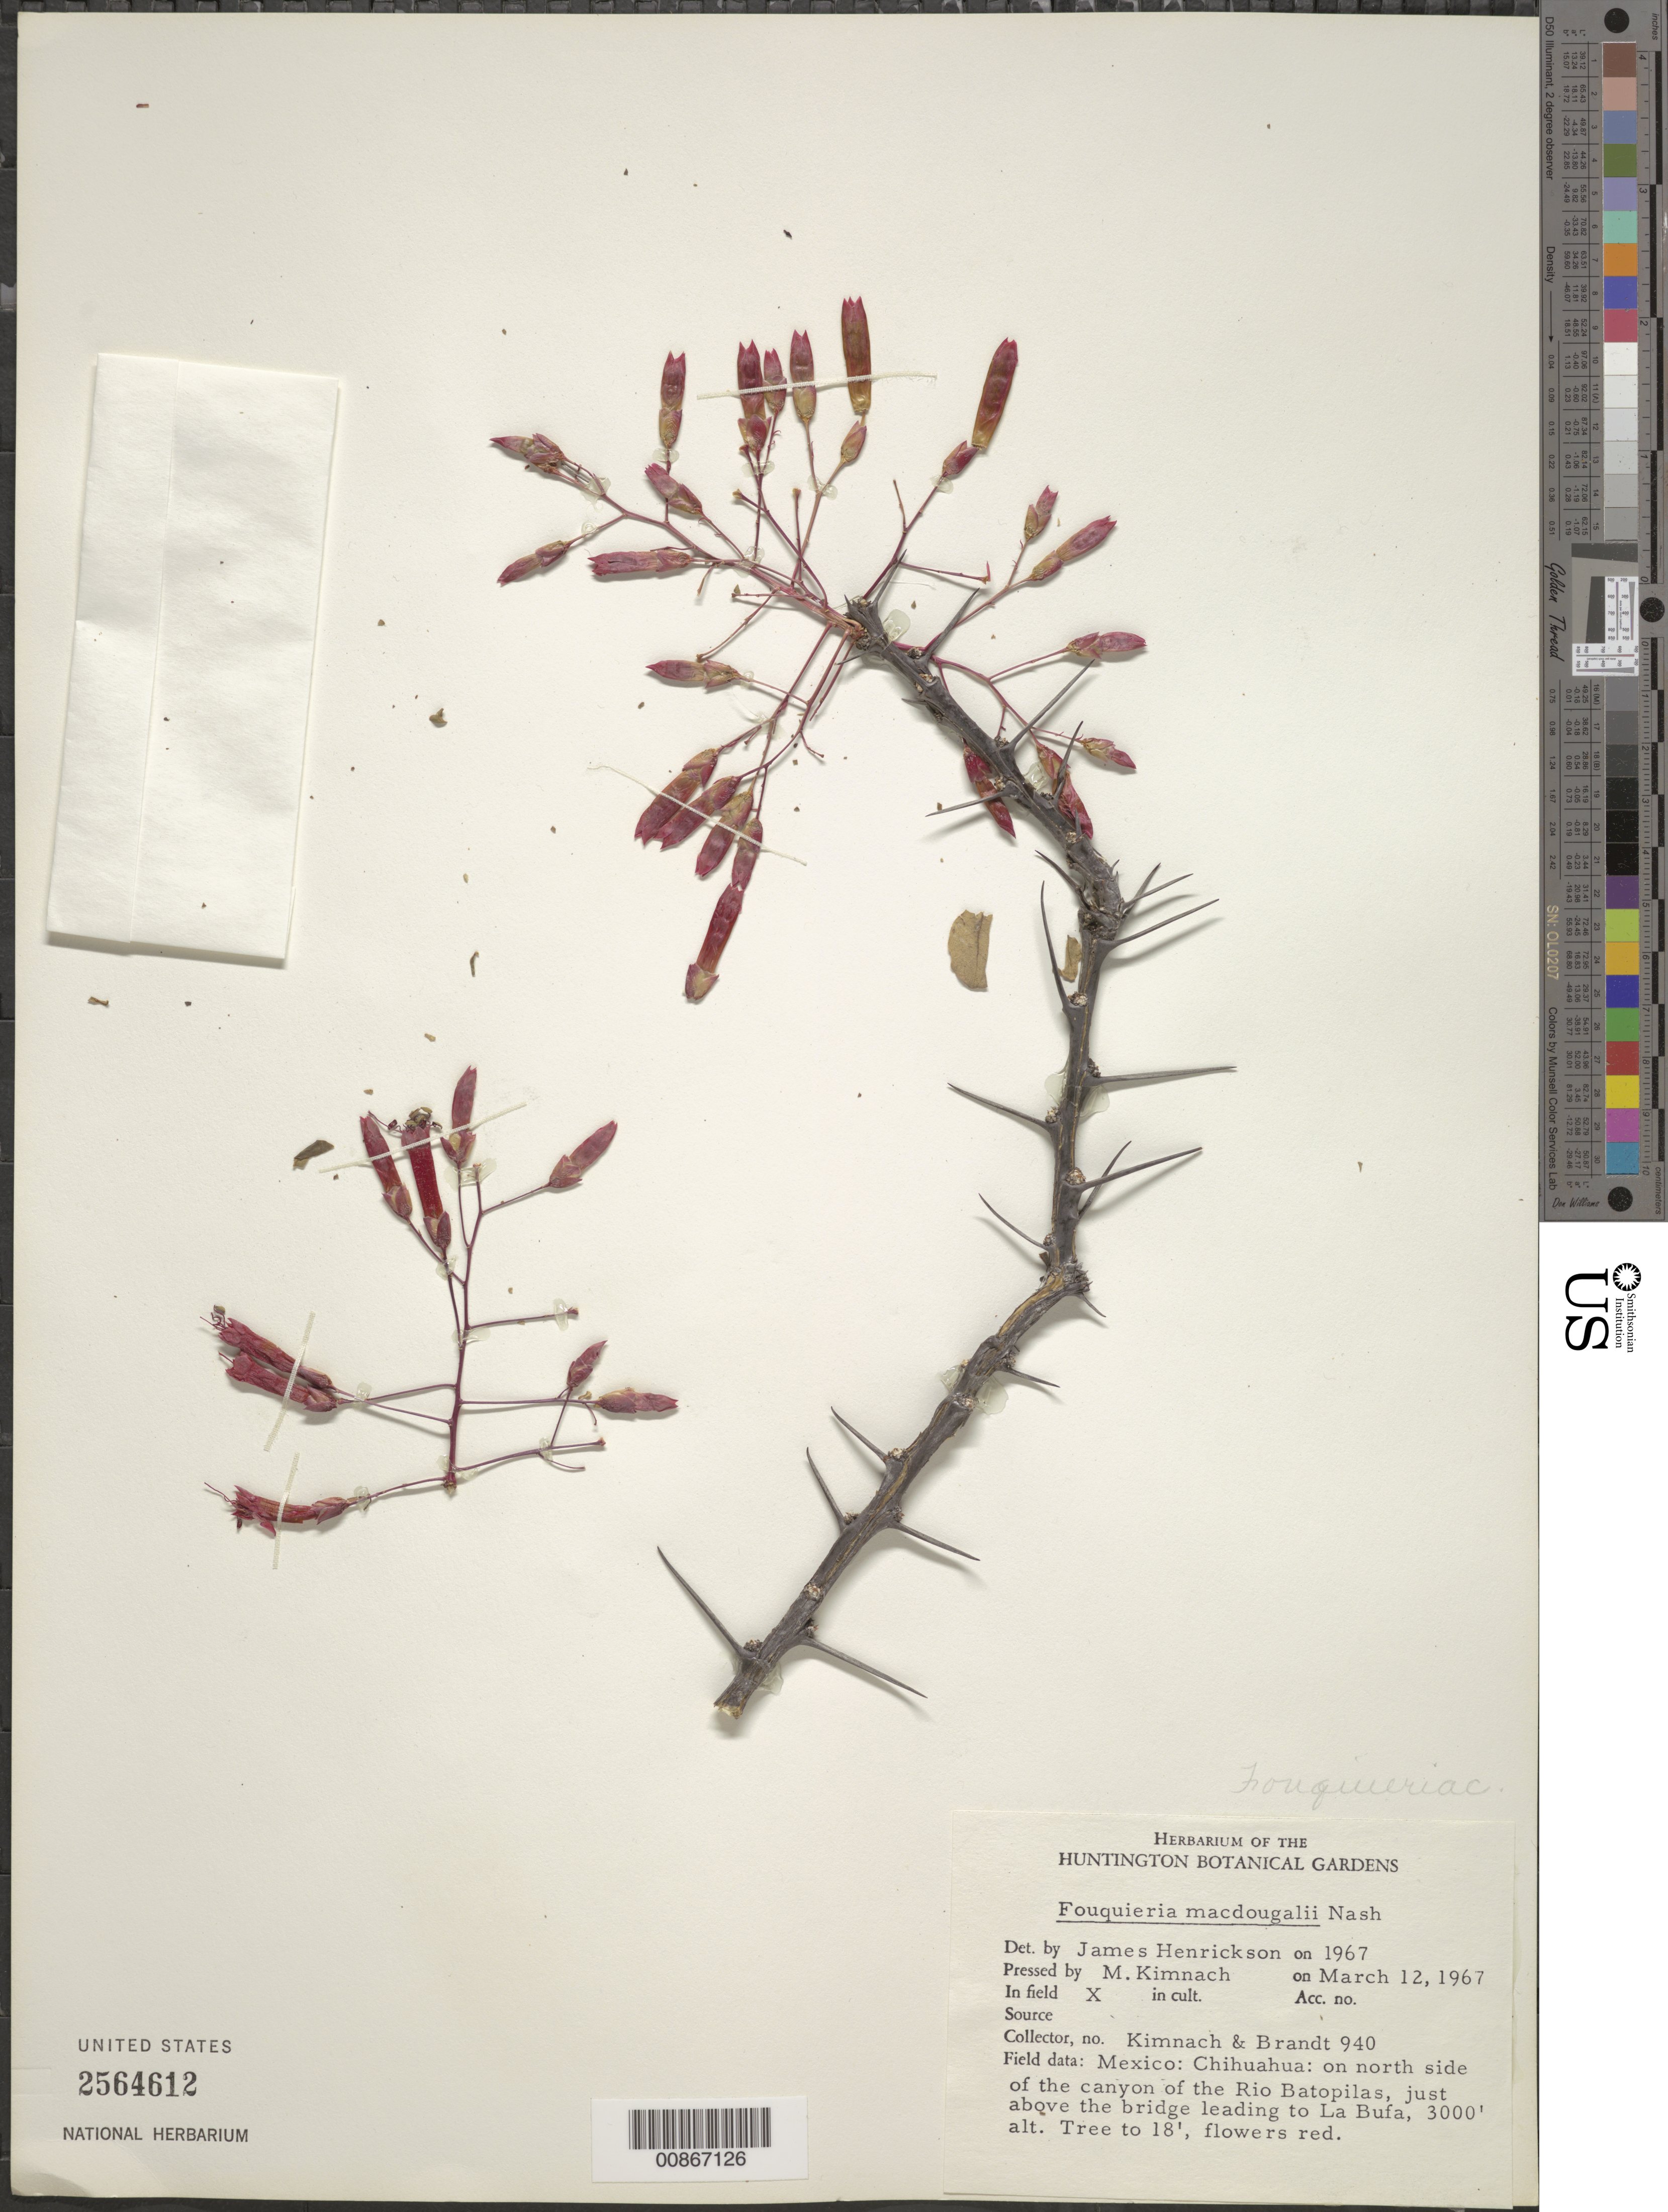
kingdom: Plantae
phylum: Tracheophyta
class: Magnoliopsida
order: Ericales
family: Fouquieriaceae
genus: Fouquieria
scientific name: Fouquieria macdougalii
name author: Nash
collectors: M. W. Kimnach & -. Brandt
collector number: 940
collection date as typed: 12 Mar 1967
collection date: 1967-03-12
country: Mexico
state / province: Chihuahua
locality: On north side of the canyon of the Rio Batopilas, just above the bridge leading to La Bufa.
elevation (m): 914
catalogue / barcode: US 2564612